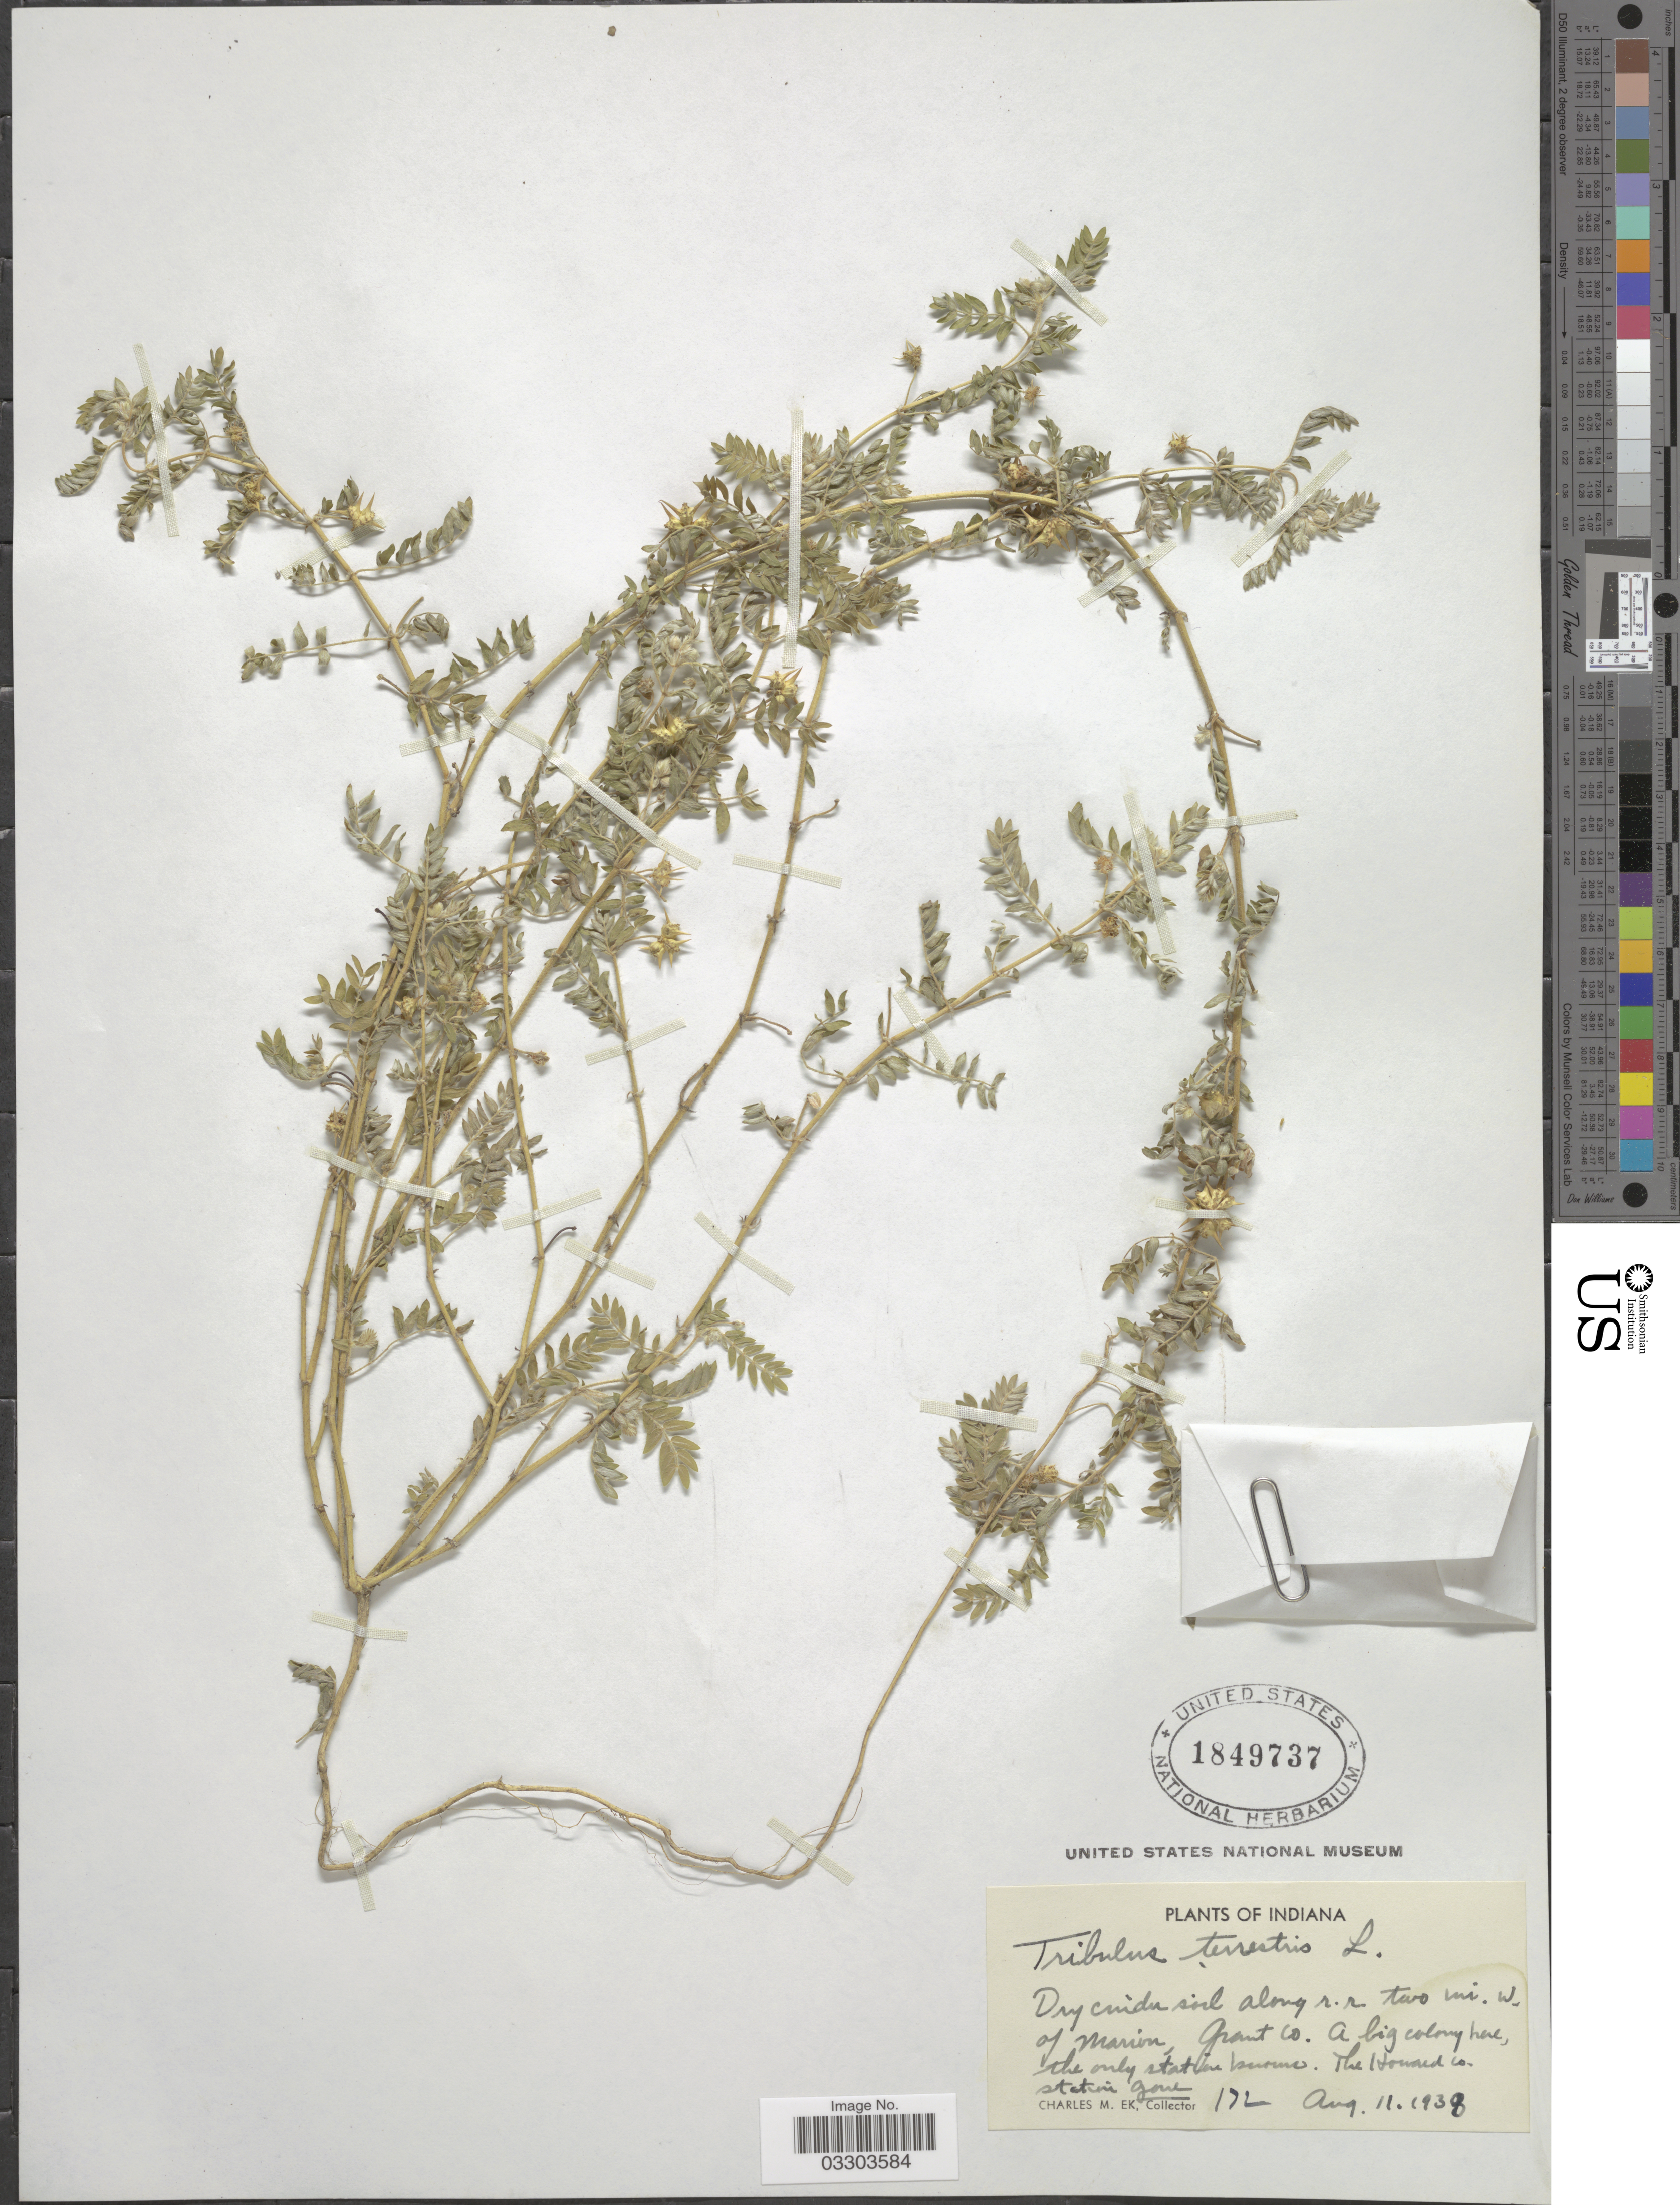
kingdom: Plantae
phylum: Tracheophyta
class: Magnoliopsida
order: Zygophyllales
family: Zygophyllaceae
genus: Tribulus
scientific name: Tribulus terrestris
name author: L.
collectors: C. Ek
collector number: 172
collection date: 1938-08-11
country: United States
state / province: Indiana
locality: Along r. r. two mi. w. of Marion, Grant Co.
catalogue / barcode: US 1849737